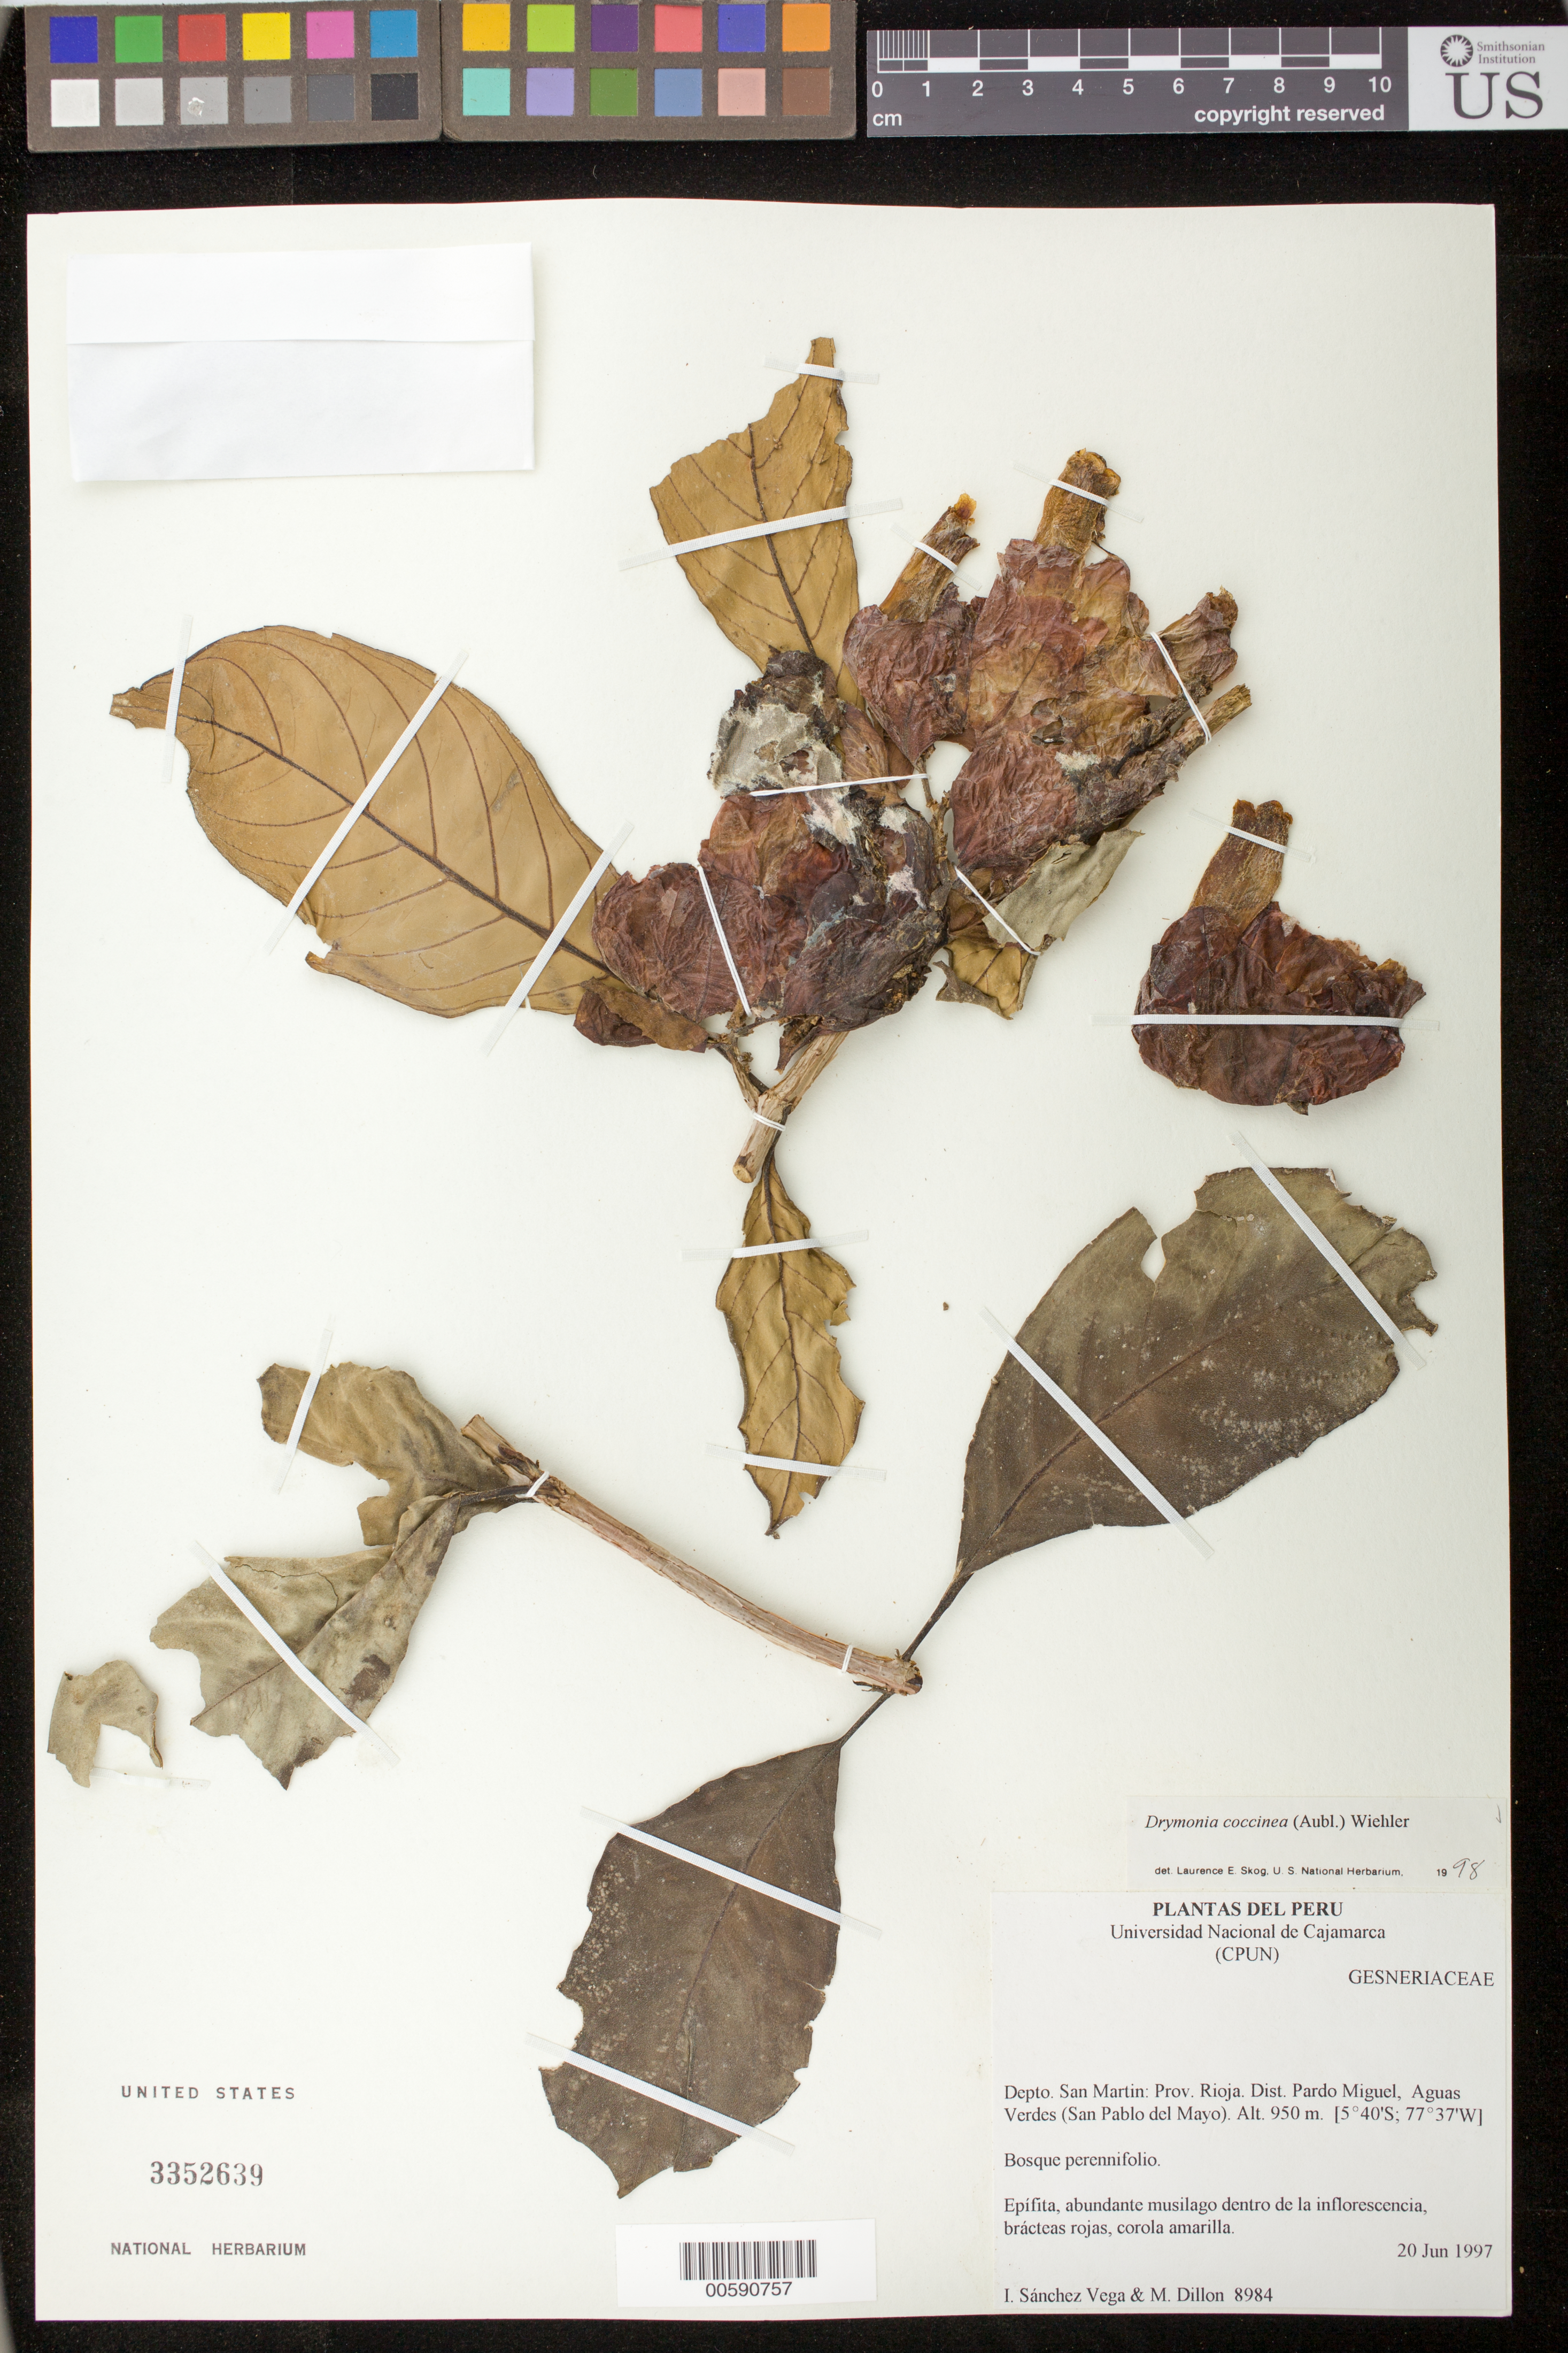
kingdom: Plantae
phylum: Tracheophyta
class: Magnoliopsida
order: Lamiales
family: Gesneriaceae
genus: Drymonia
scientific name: Drymonia coccinea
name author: (Aubl.) Wiehler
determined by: Skog, Laurence E.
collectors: I. M. Sánchez Vega & M. O. Dillon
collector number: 8984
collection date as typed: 20 Jun 1997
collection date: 1997-06-20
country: Peru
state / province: San Martín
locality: Prov. Rioja, Dist. Pardo Miguel; Aguas Verdes (San Pablo del Mayo)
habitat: Bosque perennifolio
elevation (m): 950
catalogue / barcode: US 3352639